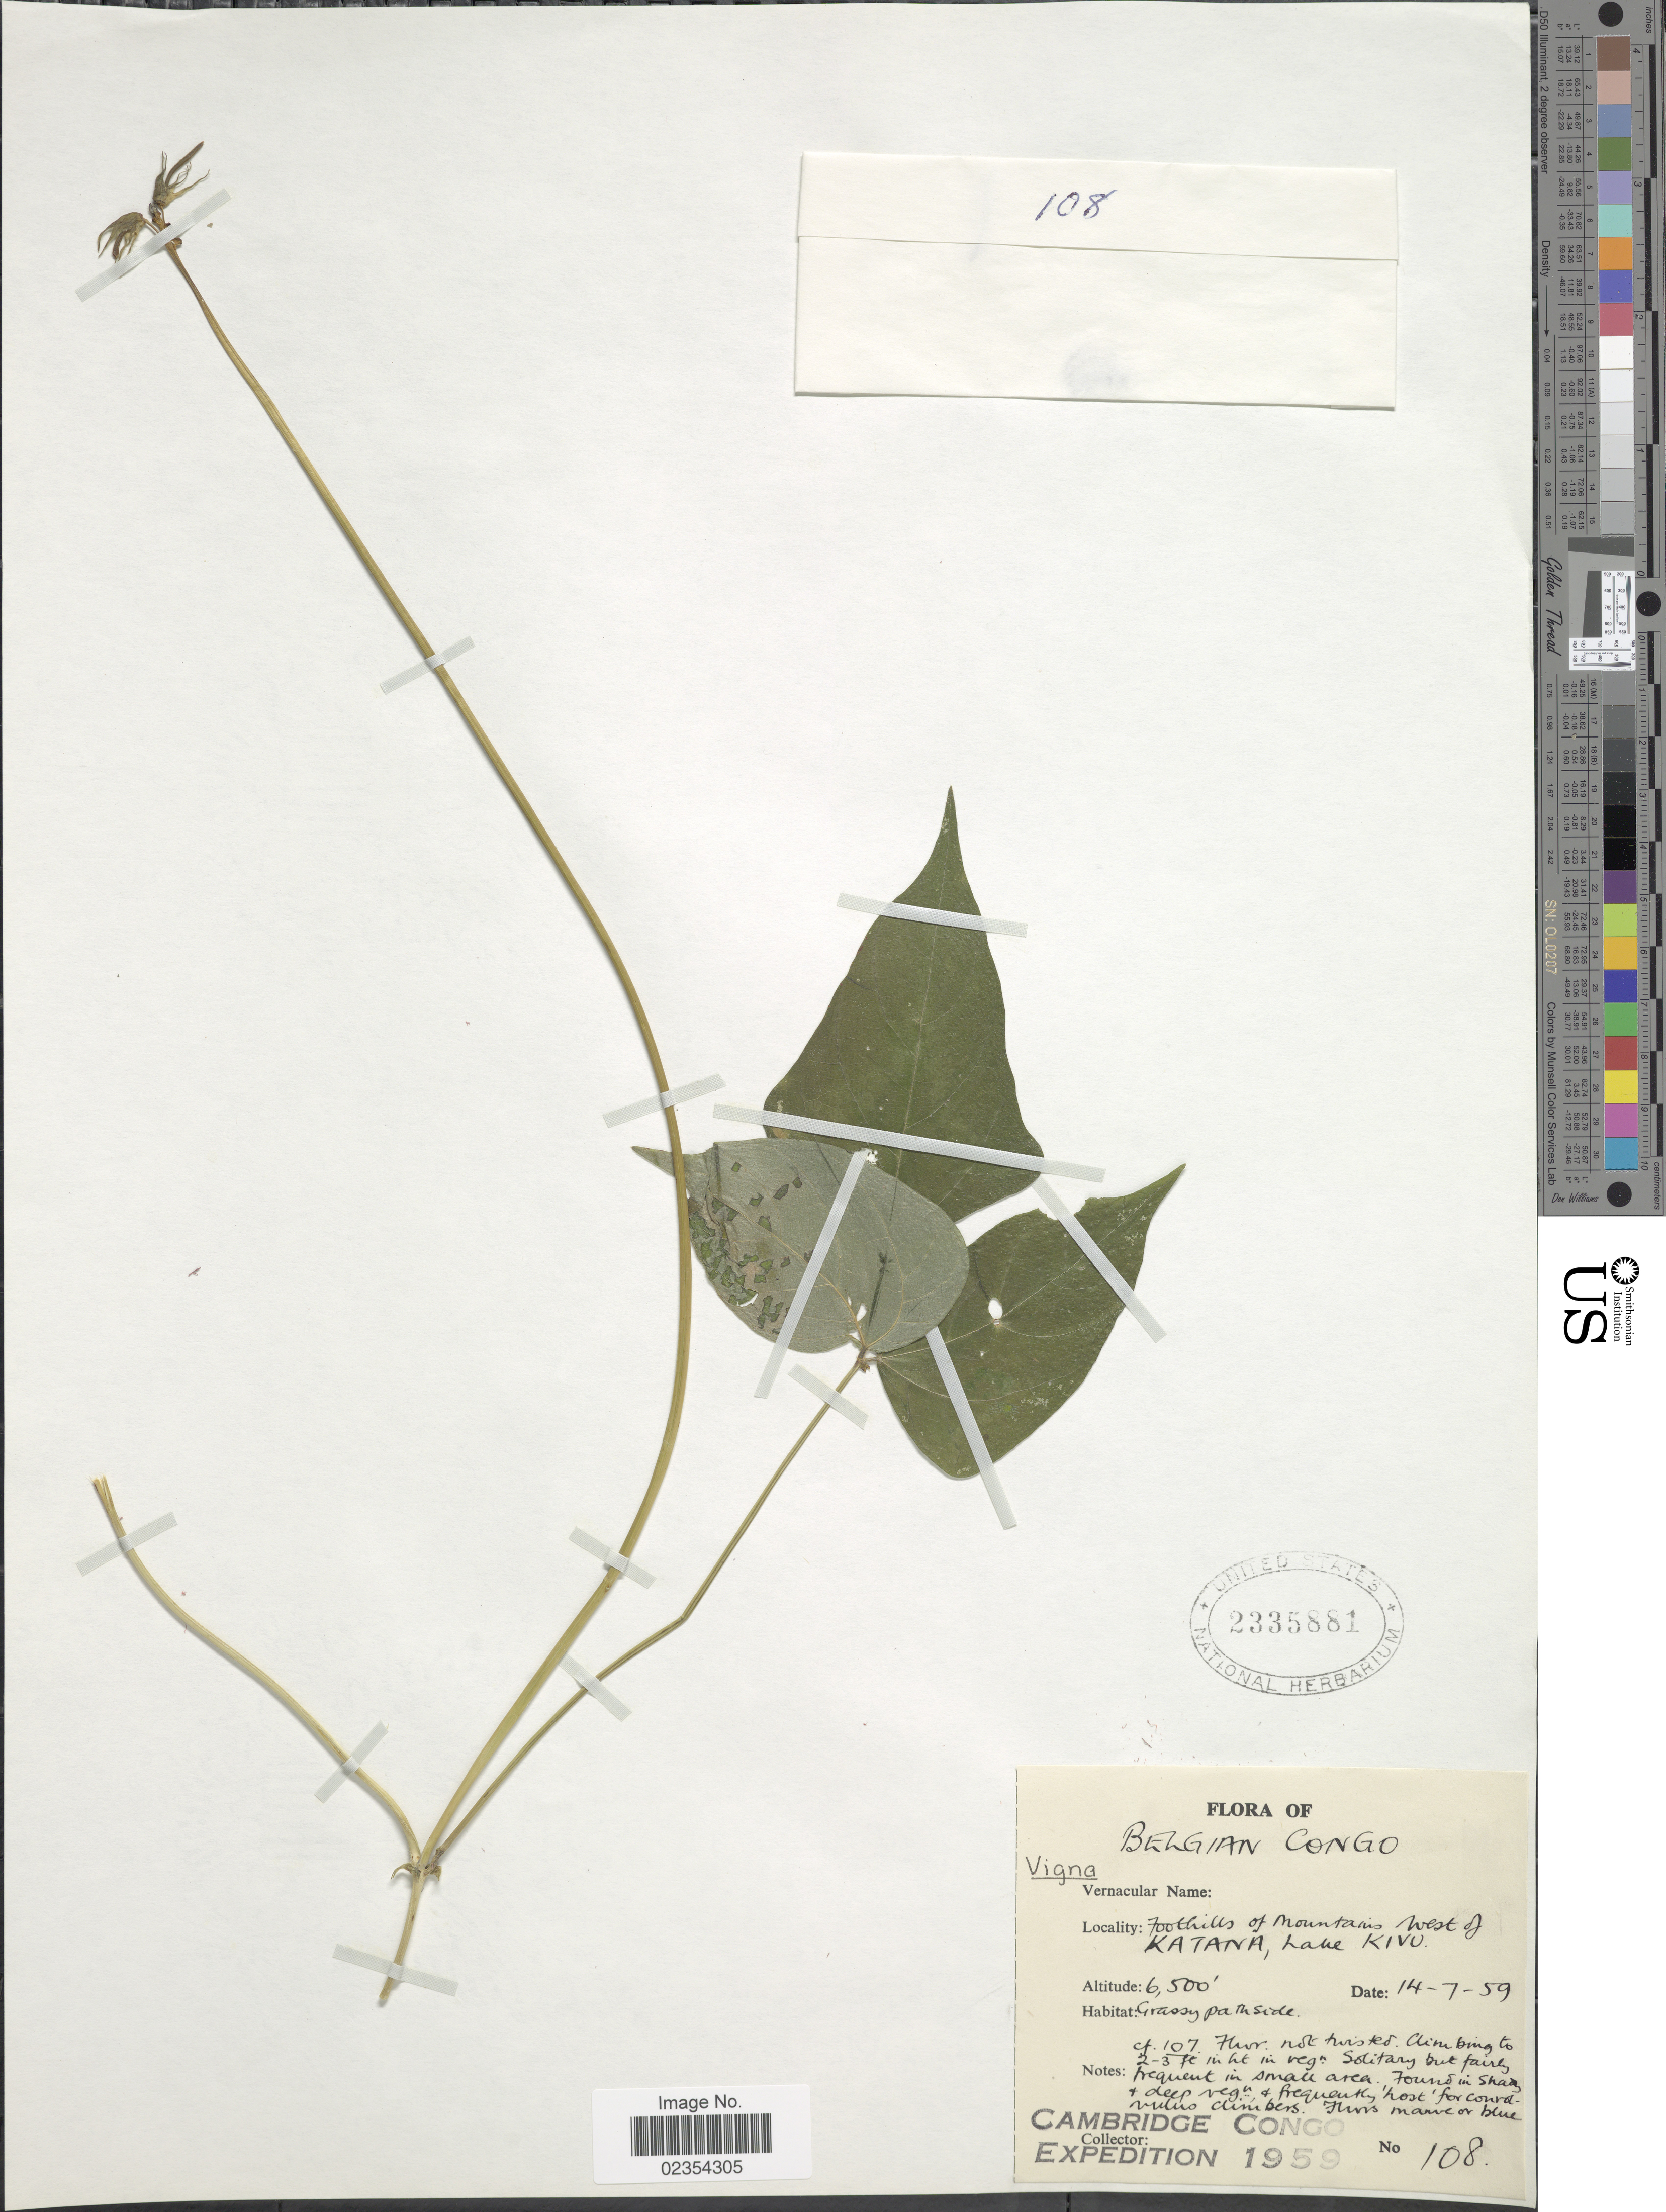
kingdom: Plantae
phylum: Tracheophyta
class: Magnoliopsida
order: Fabales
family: Fabaceae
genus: Vigna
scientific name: Vigna sp.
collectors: Cambridge Congo Expedition 1959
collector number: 108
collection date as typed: Transcribed d/m/y: 14/7/59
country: Congo, Democratic Republic of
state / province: Nord-Kivu / Sud-Kivu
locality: Belgian Congo, Foothills of Mountains West of Katana [unsure placement], Lake Kivu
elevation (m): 1981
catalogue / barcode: US 2335881